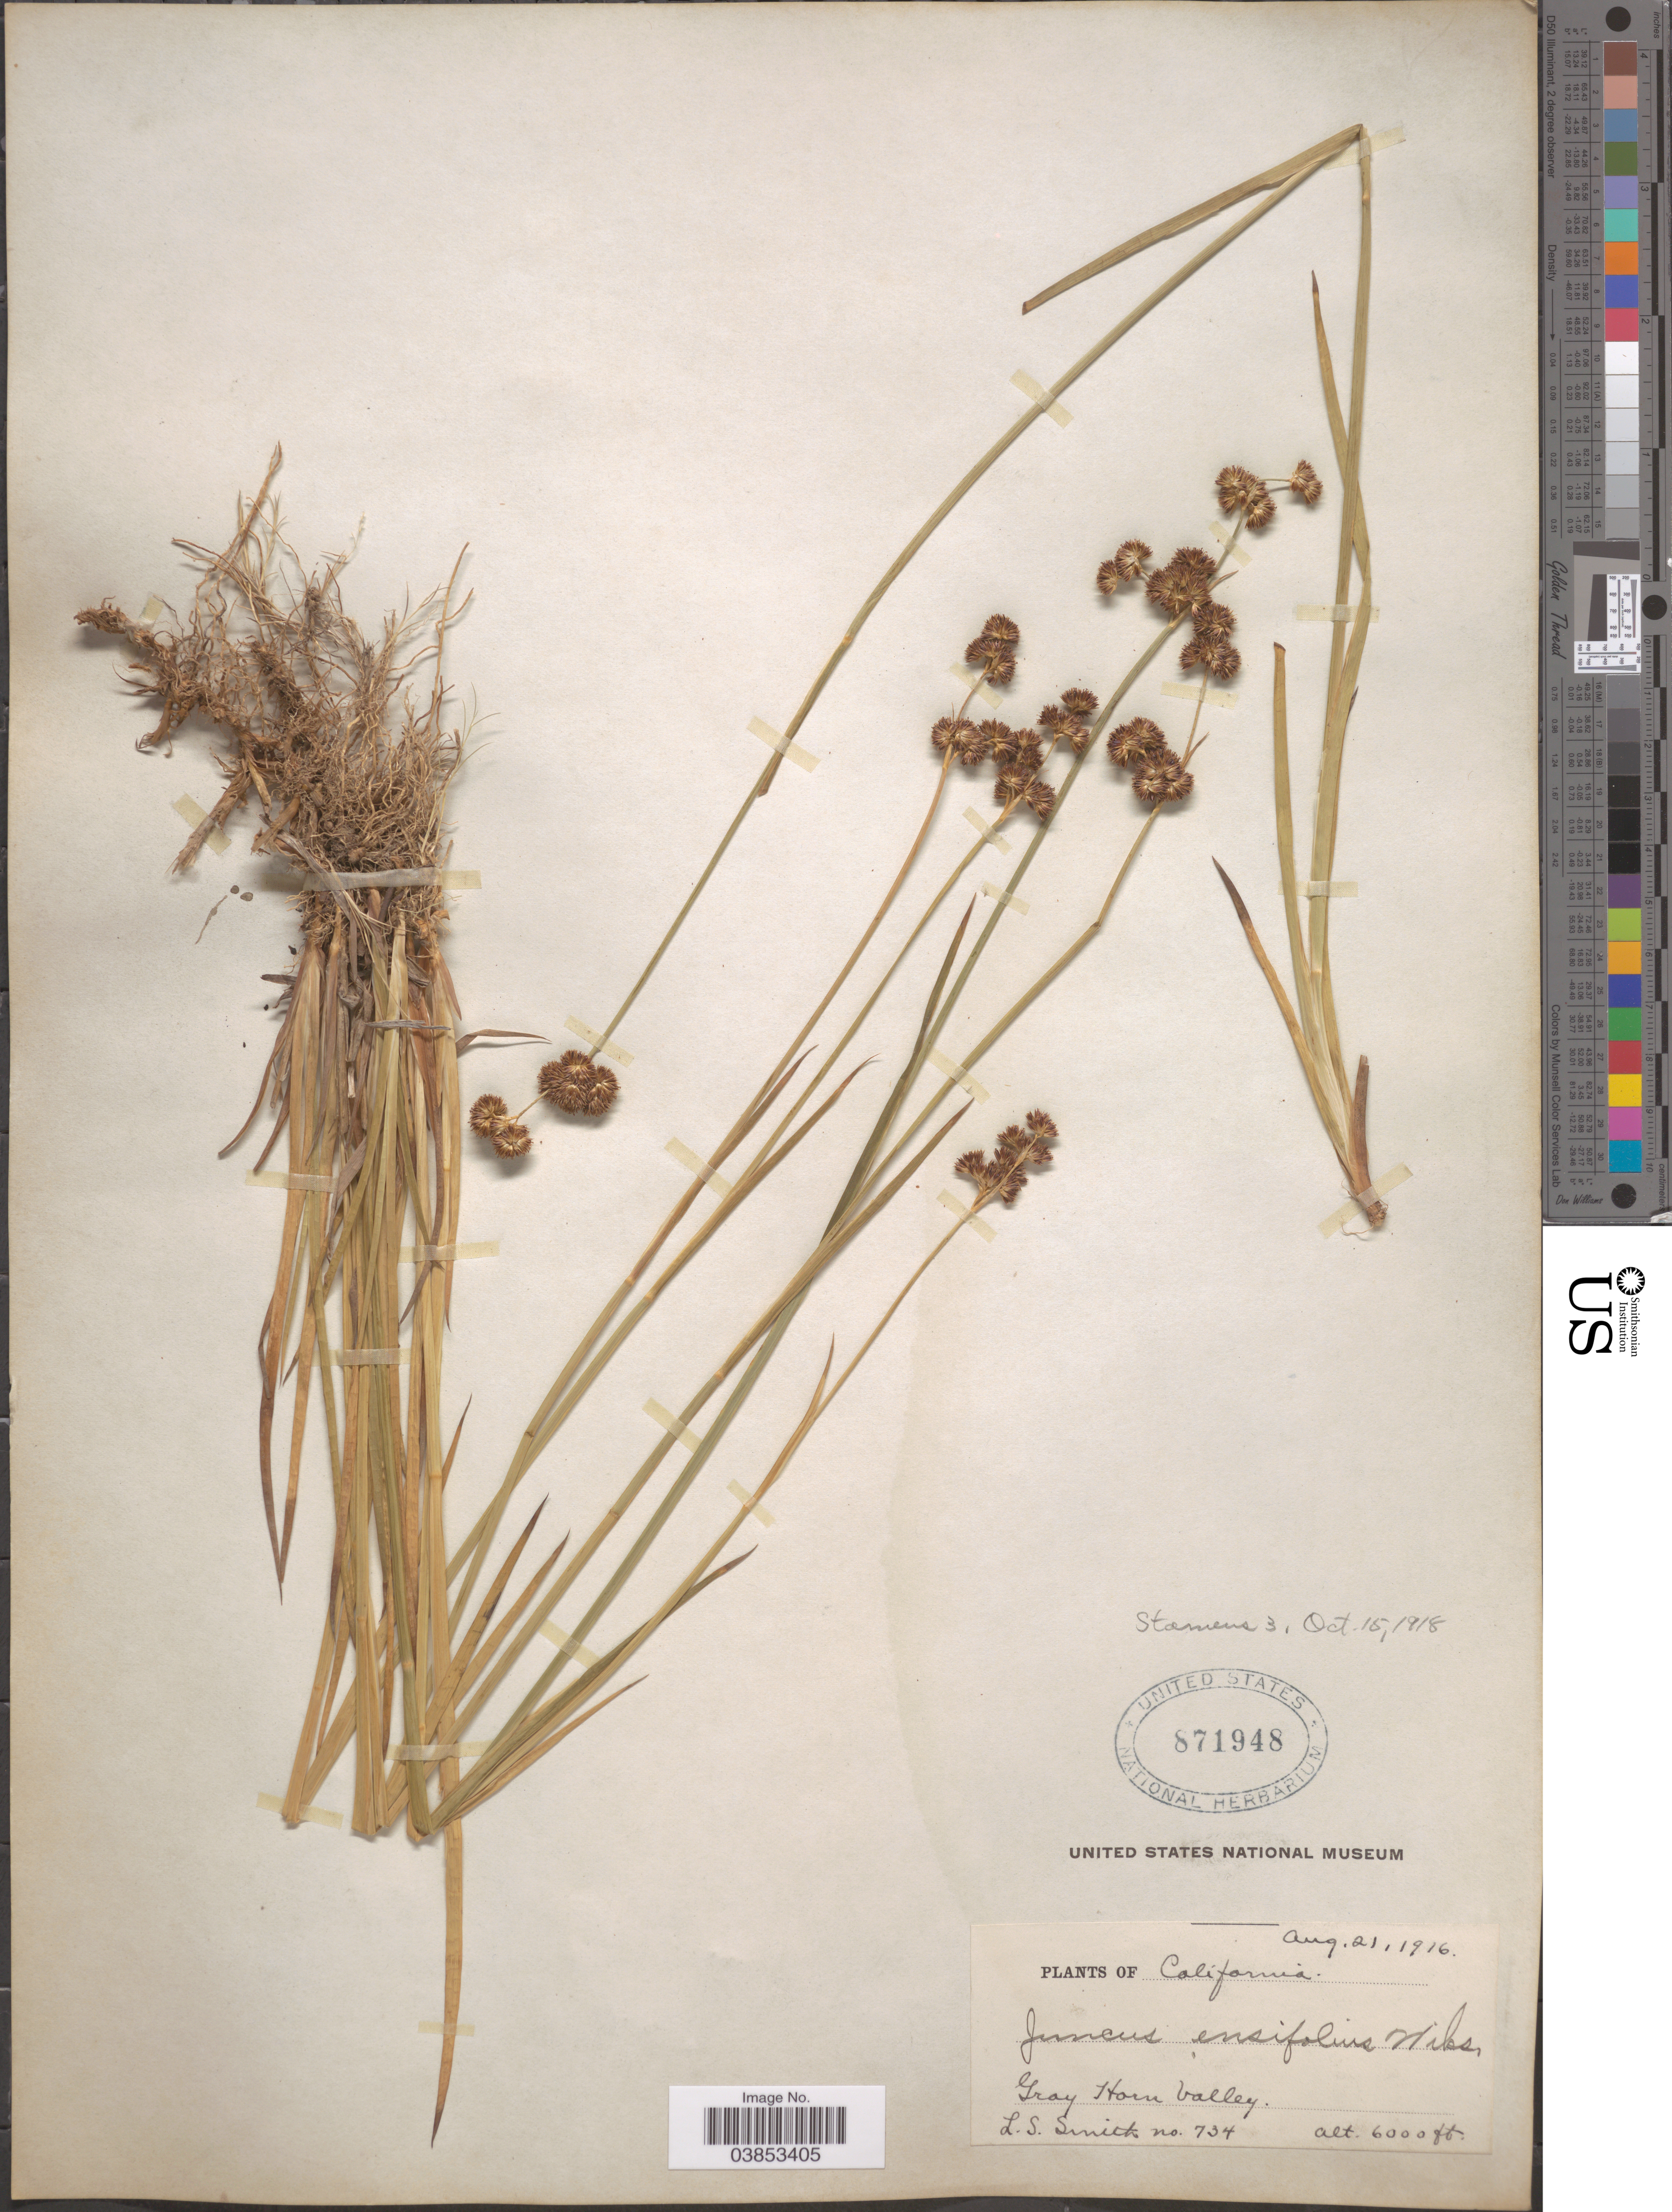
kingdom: Plantae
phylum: Tracheophyta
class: Liliopsida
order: Poales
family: Juncaceae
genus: Juncus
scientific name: Juncus ensifolius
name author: Wikstr.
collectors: L. Smith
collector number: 734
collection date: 1916-08-21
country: United States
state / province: California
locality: Gray Horn Valley.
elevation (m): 1829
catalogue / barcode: US 871948